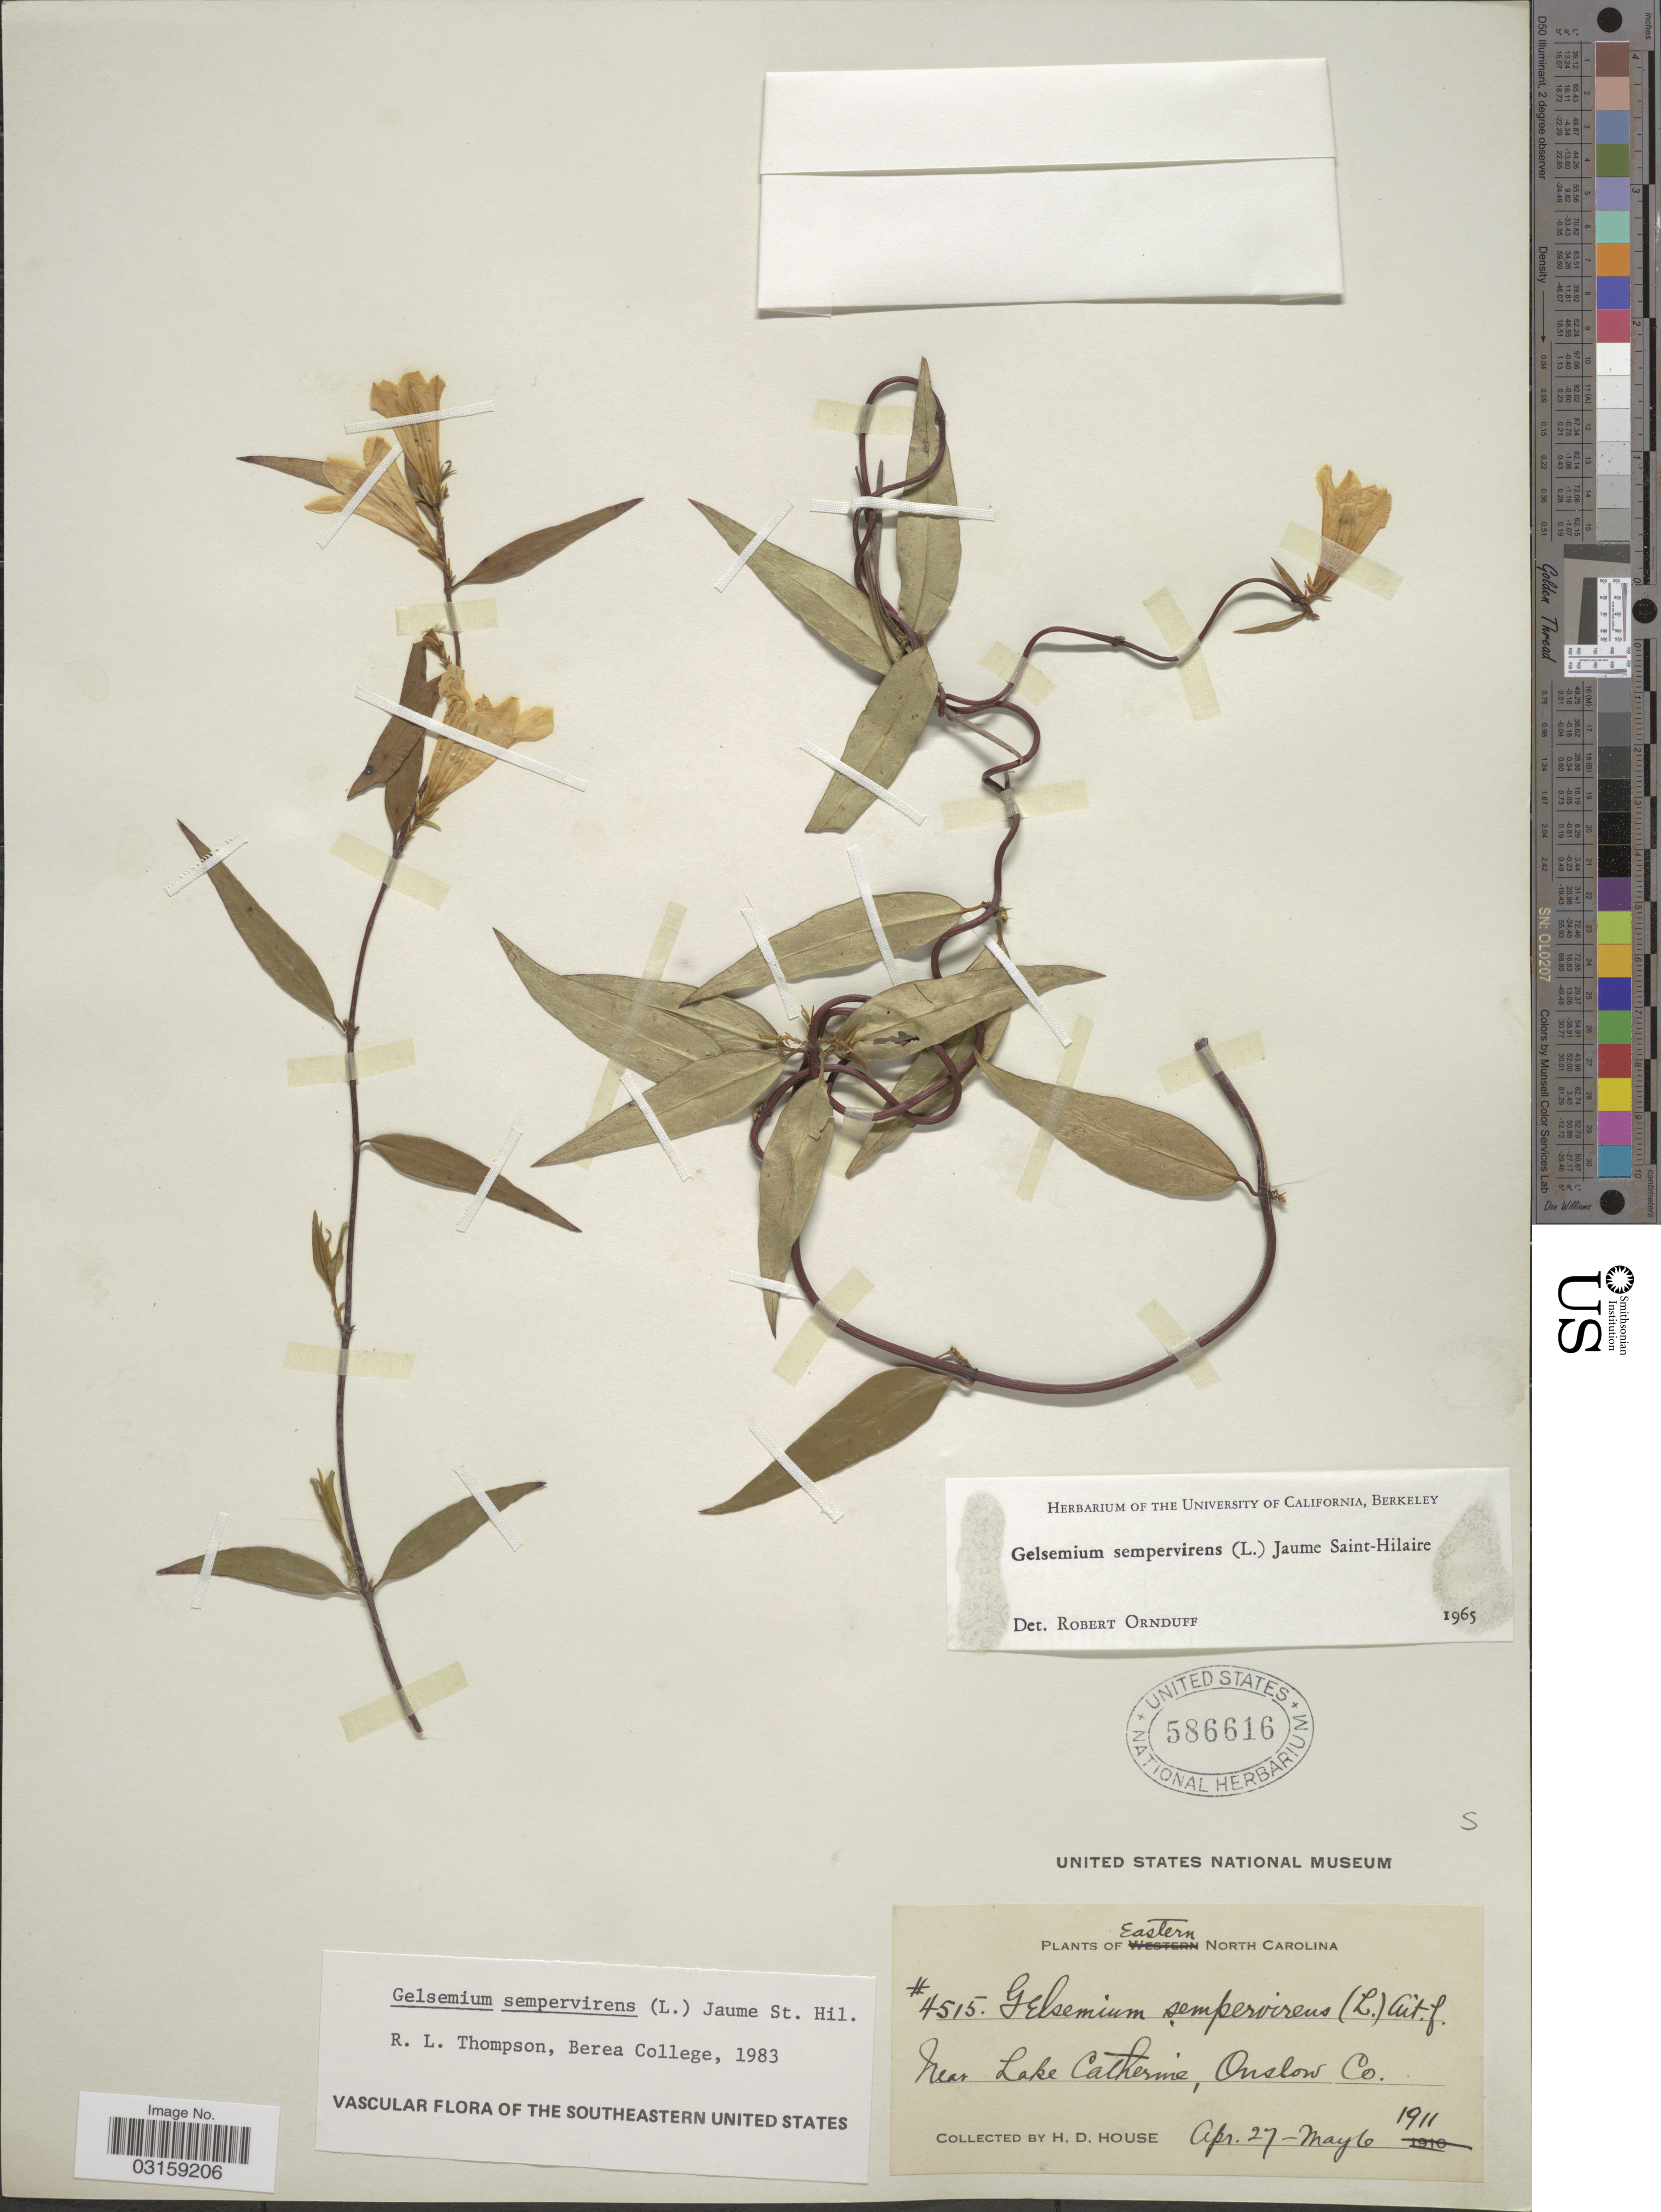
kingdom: Plantae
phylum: Tracheophyta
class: Magnoliopsida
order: Gentianales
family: Gelsemiaceae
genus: Gelsemium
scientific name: Gelsemium sempervirens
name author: (L.) J. St.-Hil.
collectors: H. D. House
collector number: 4515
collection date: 1911-04-27/1911-05-06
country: United States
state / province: North Carolina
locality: Eastern North Carolina. Near Lake Catherine, Onslow Co.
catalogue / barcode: US 586616